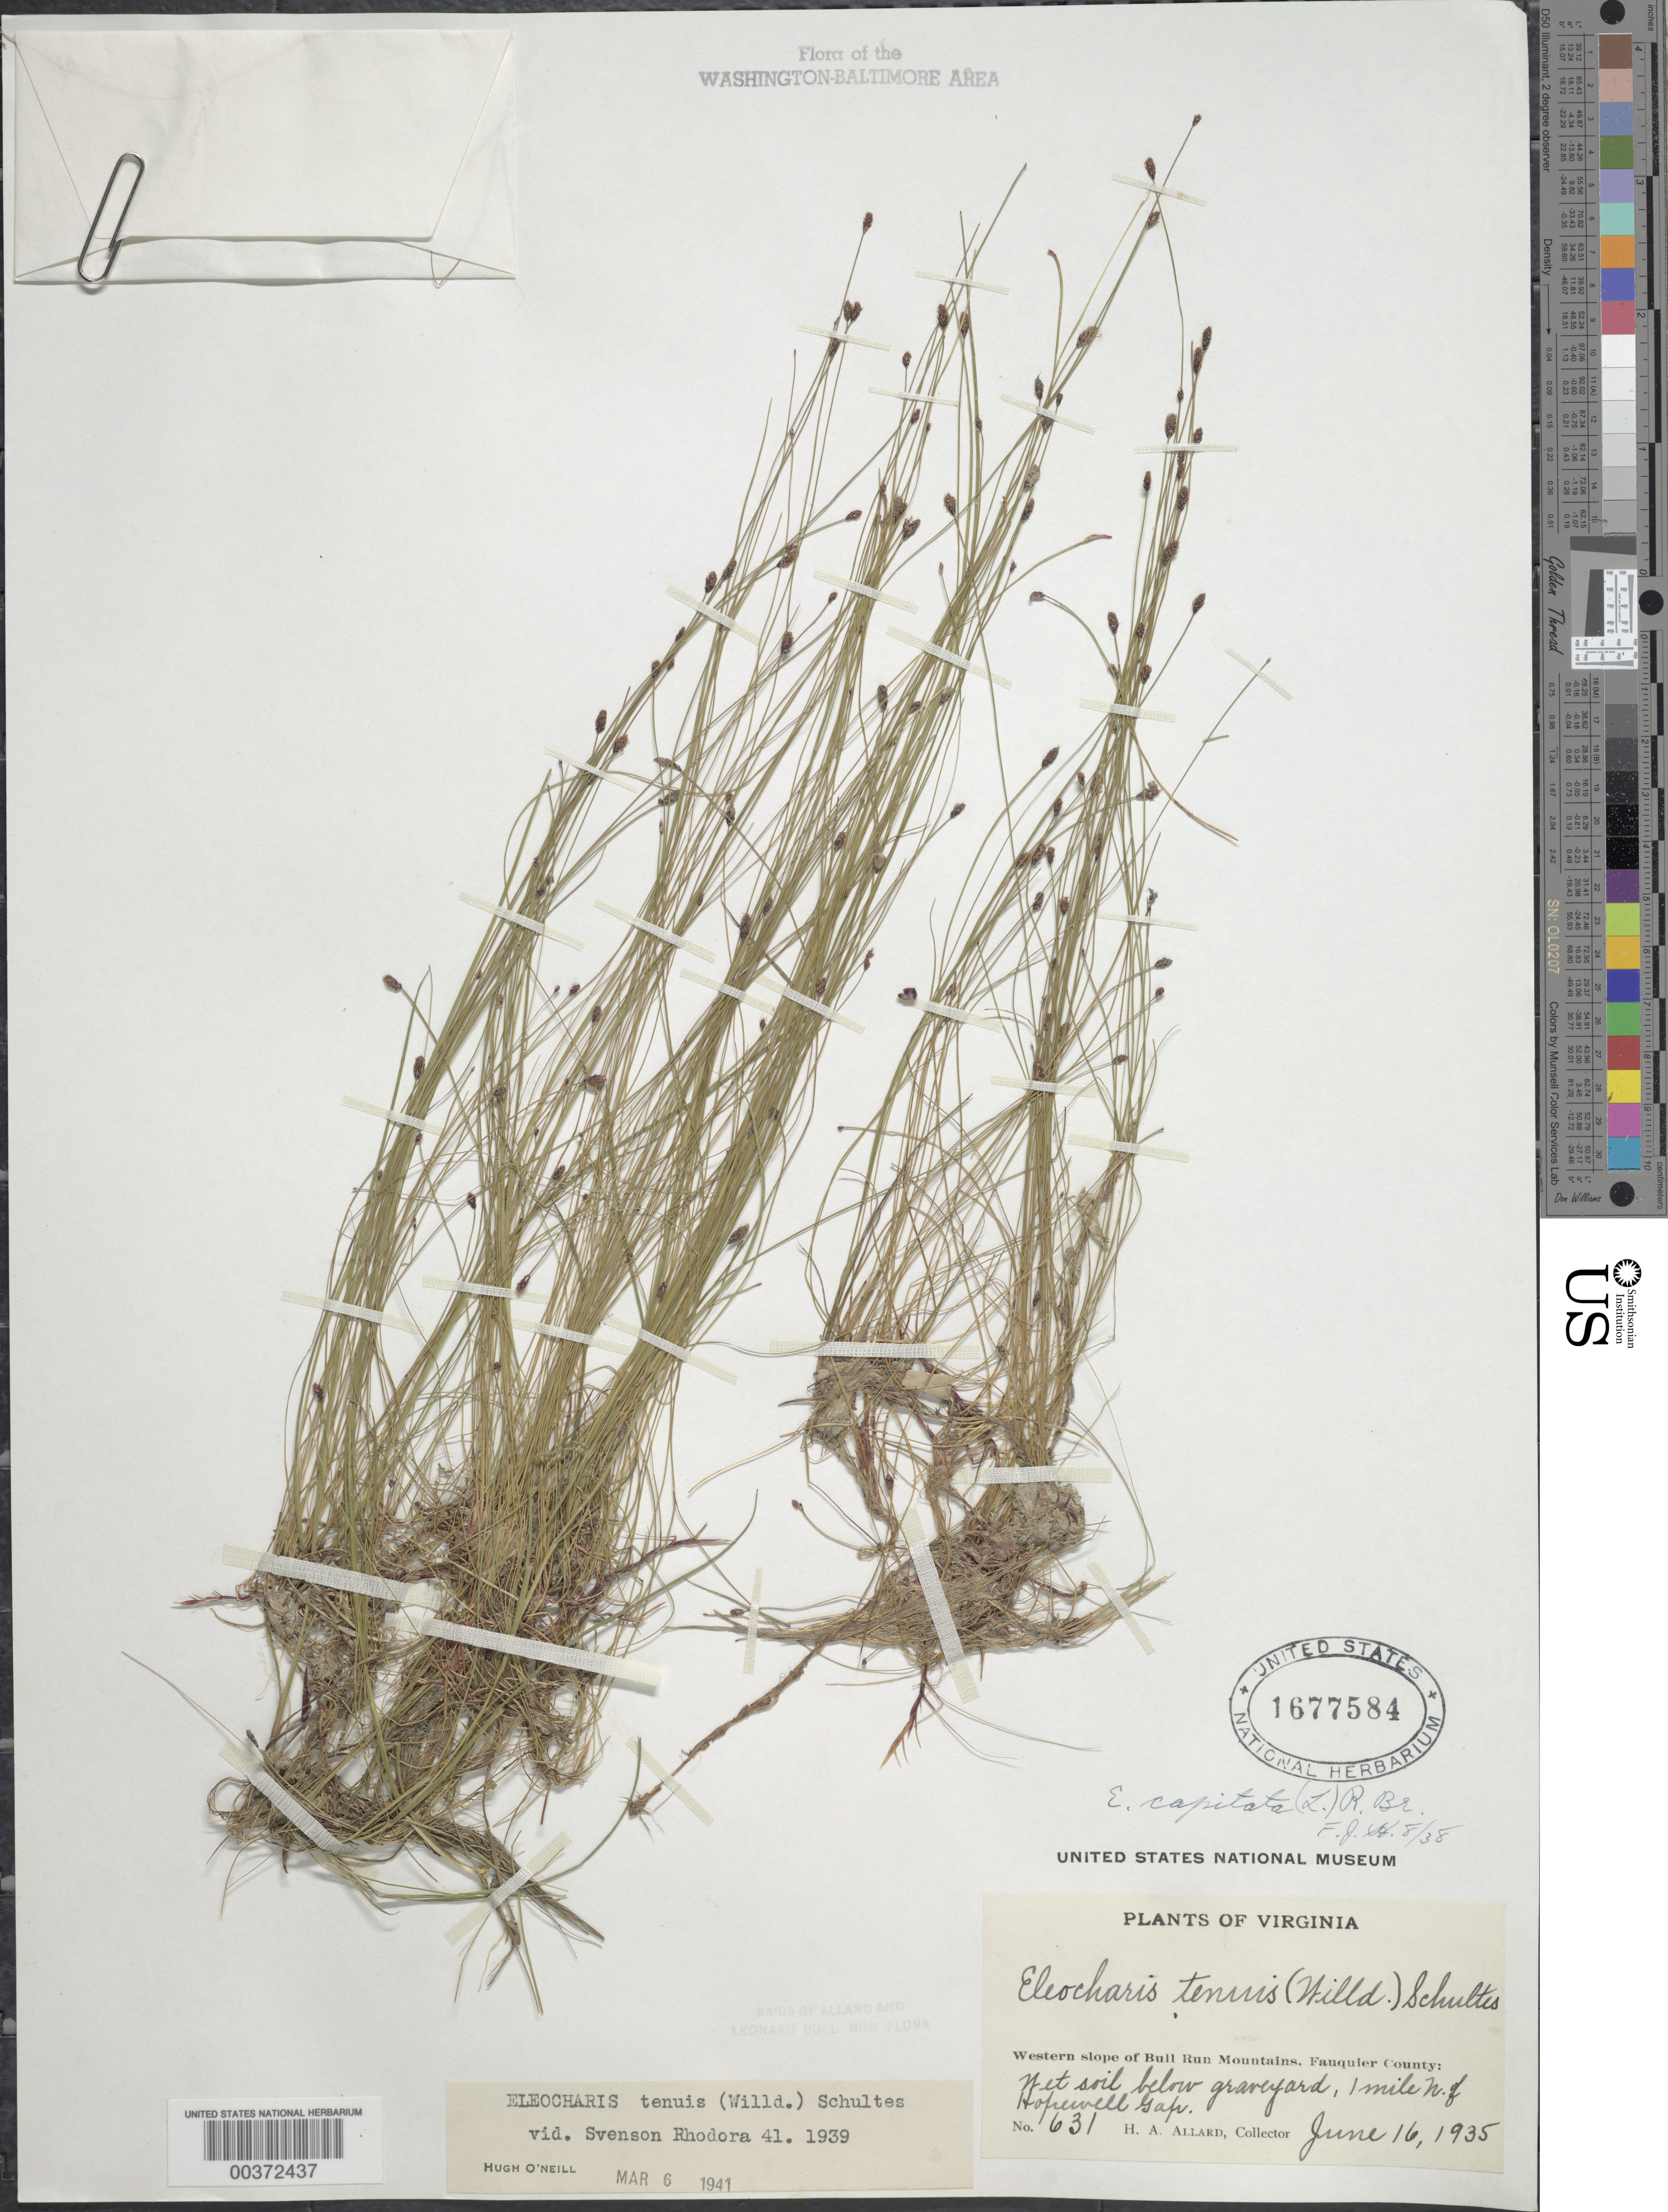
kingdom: Plantae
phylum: Tracheophyta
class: Liliopsida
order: Poales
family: Cyperaceae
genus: Eleocharis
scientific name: Eleocharis tenuis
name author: (Willd.) Schult.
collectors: H. A. Allard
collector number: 631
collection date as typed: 16 Jun 1935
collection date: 1935-06-16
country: United States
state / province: Virginia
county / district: Fauquier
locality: North of Hopewell Gap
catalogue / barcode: US 1677584